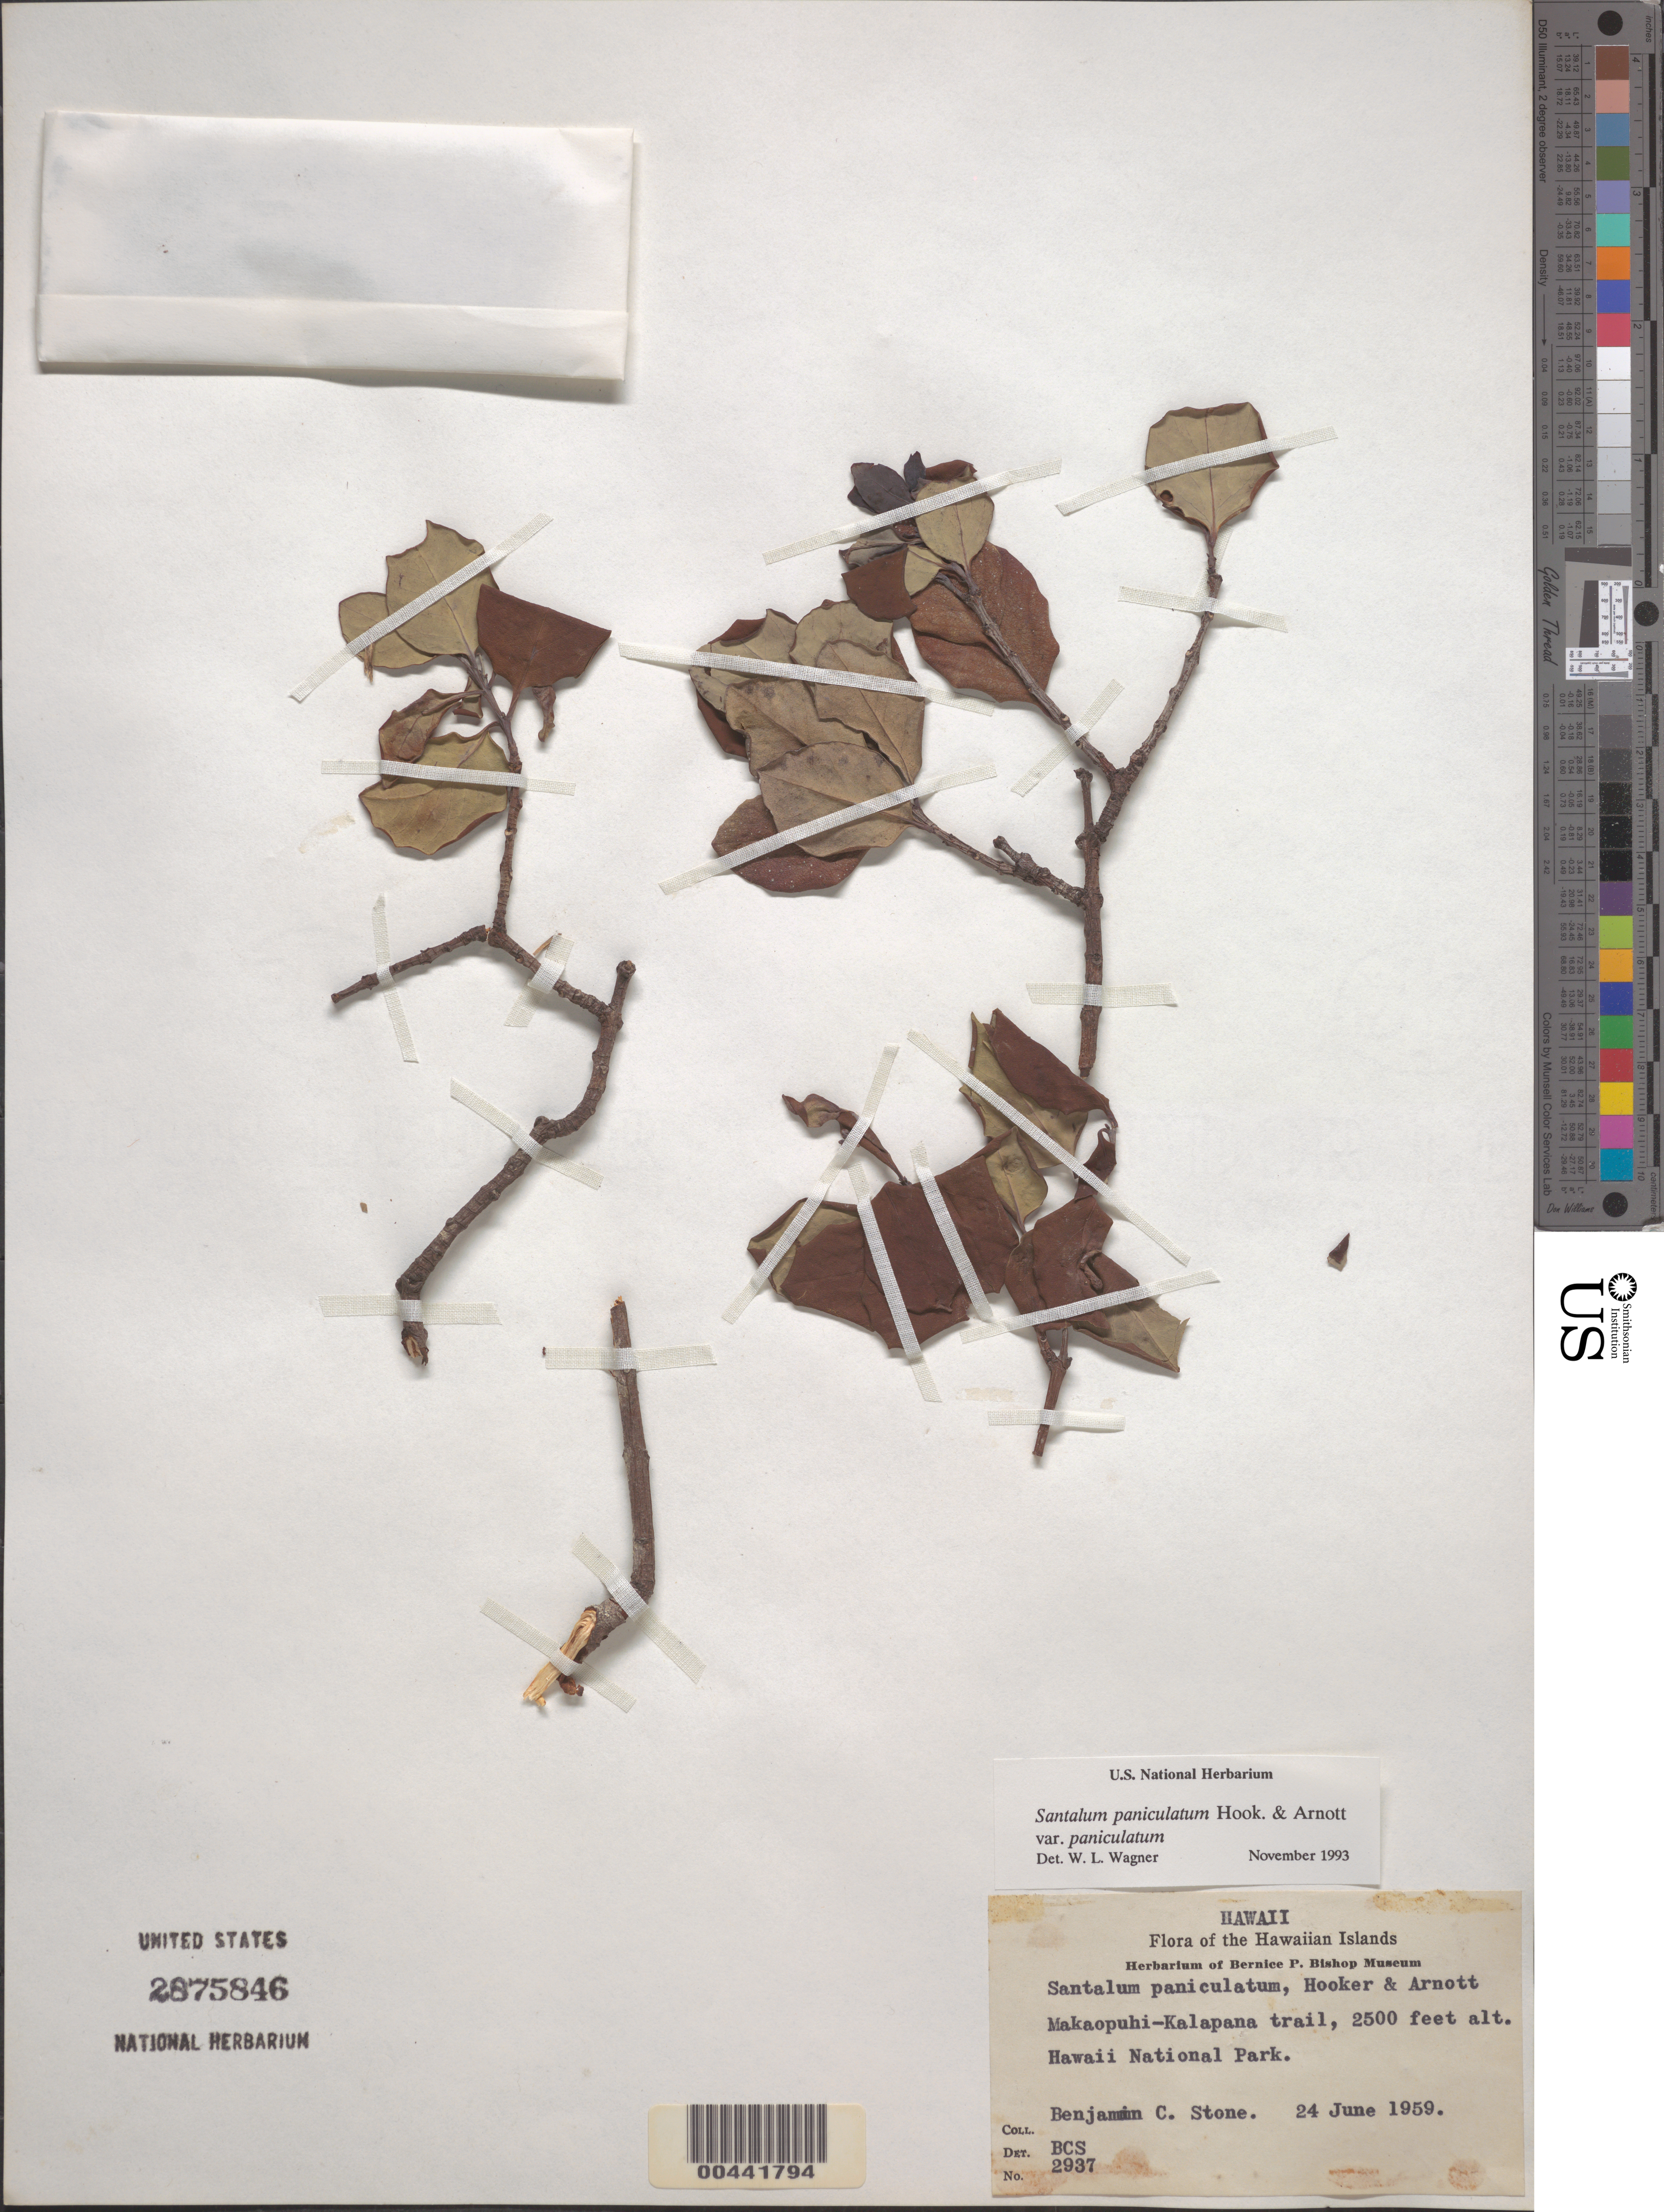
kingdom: Plantae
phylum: Tracheophyta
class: Magnoliopsida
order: Santalales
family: Santalaceae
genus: Santalum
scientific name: Santalum paniculatum var. paniculatum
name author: Hook. & Arn.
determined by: Wagner, W. L., (BOT), Smithsonian Institution - National Museum of Natural History (UNITED STATES)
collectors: B. C. Stone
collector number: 2937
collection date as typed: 24 Jun 1959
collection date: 1959-06-24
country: United States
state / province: Hawaii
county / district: Hawaii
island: Hawaii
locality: Makaopuhi-Kalapana trail, Hawaii National Park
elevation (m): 762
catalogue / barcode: US 2875846